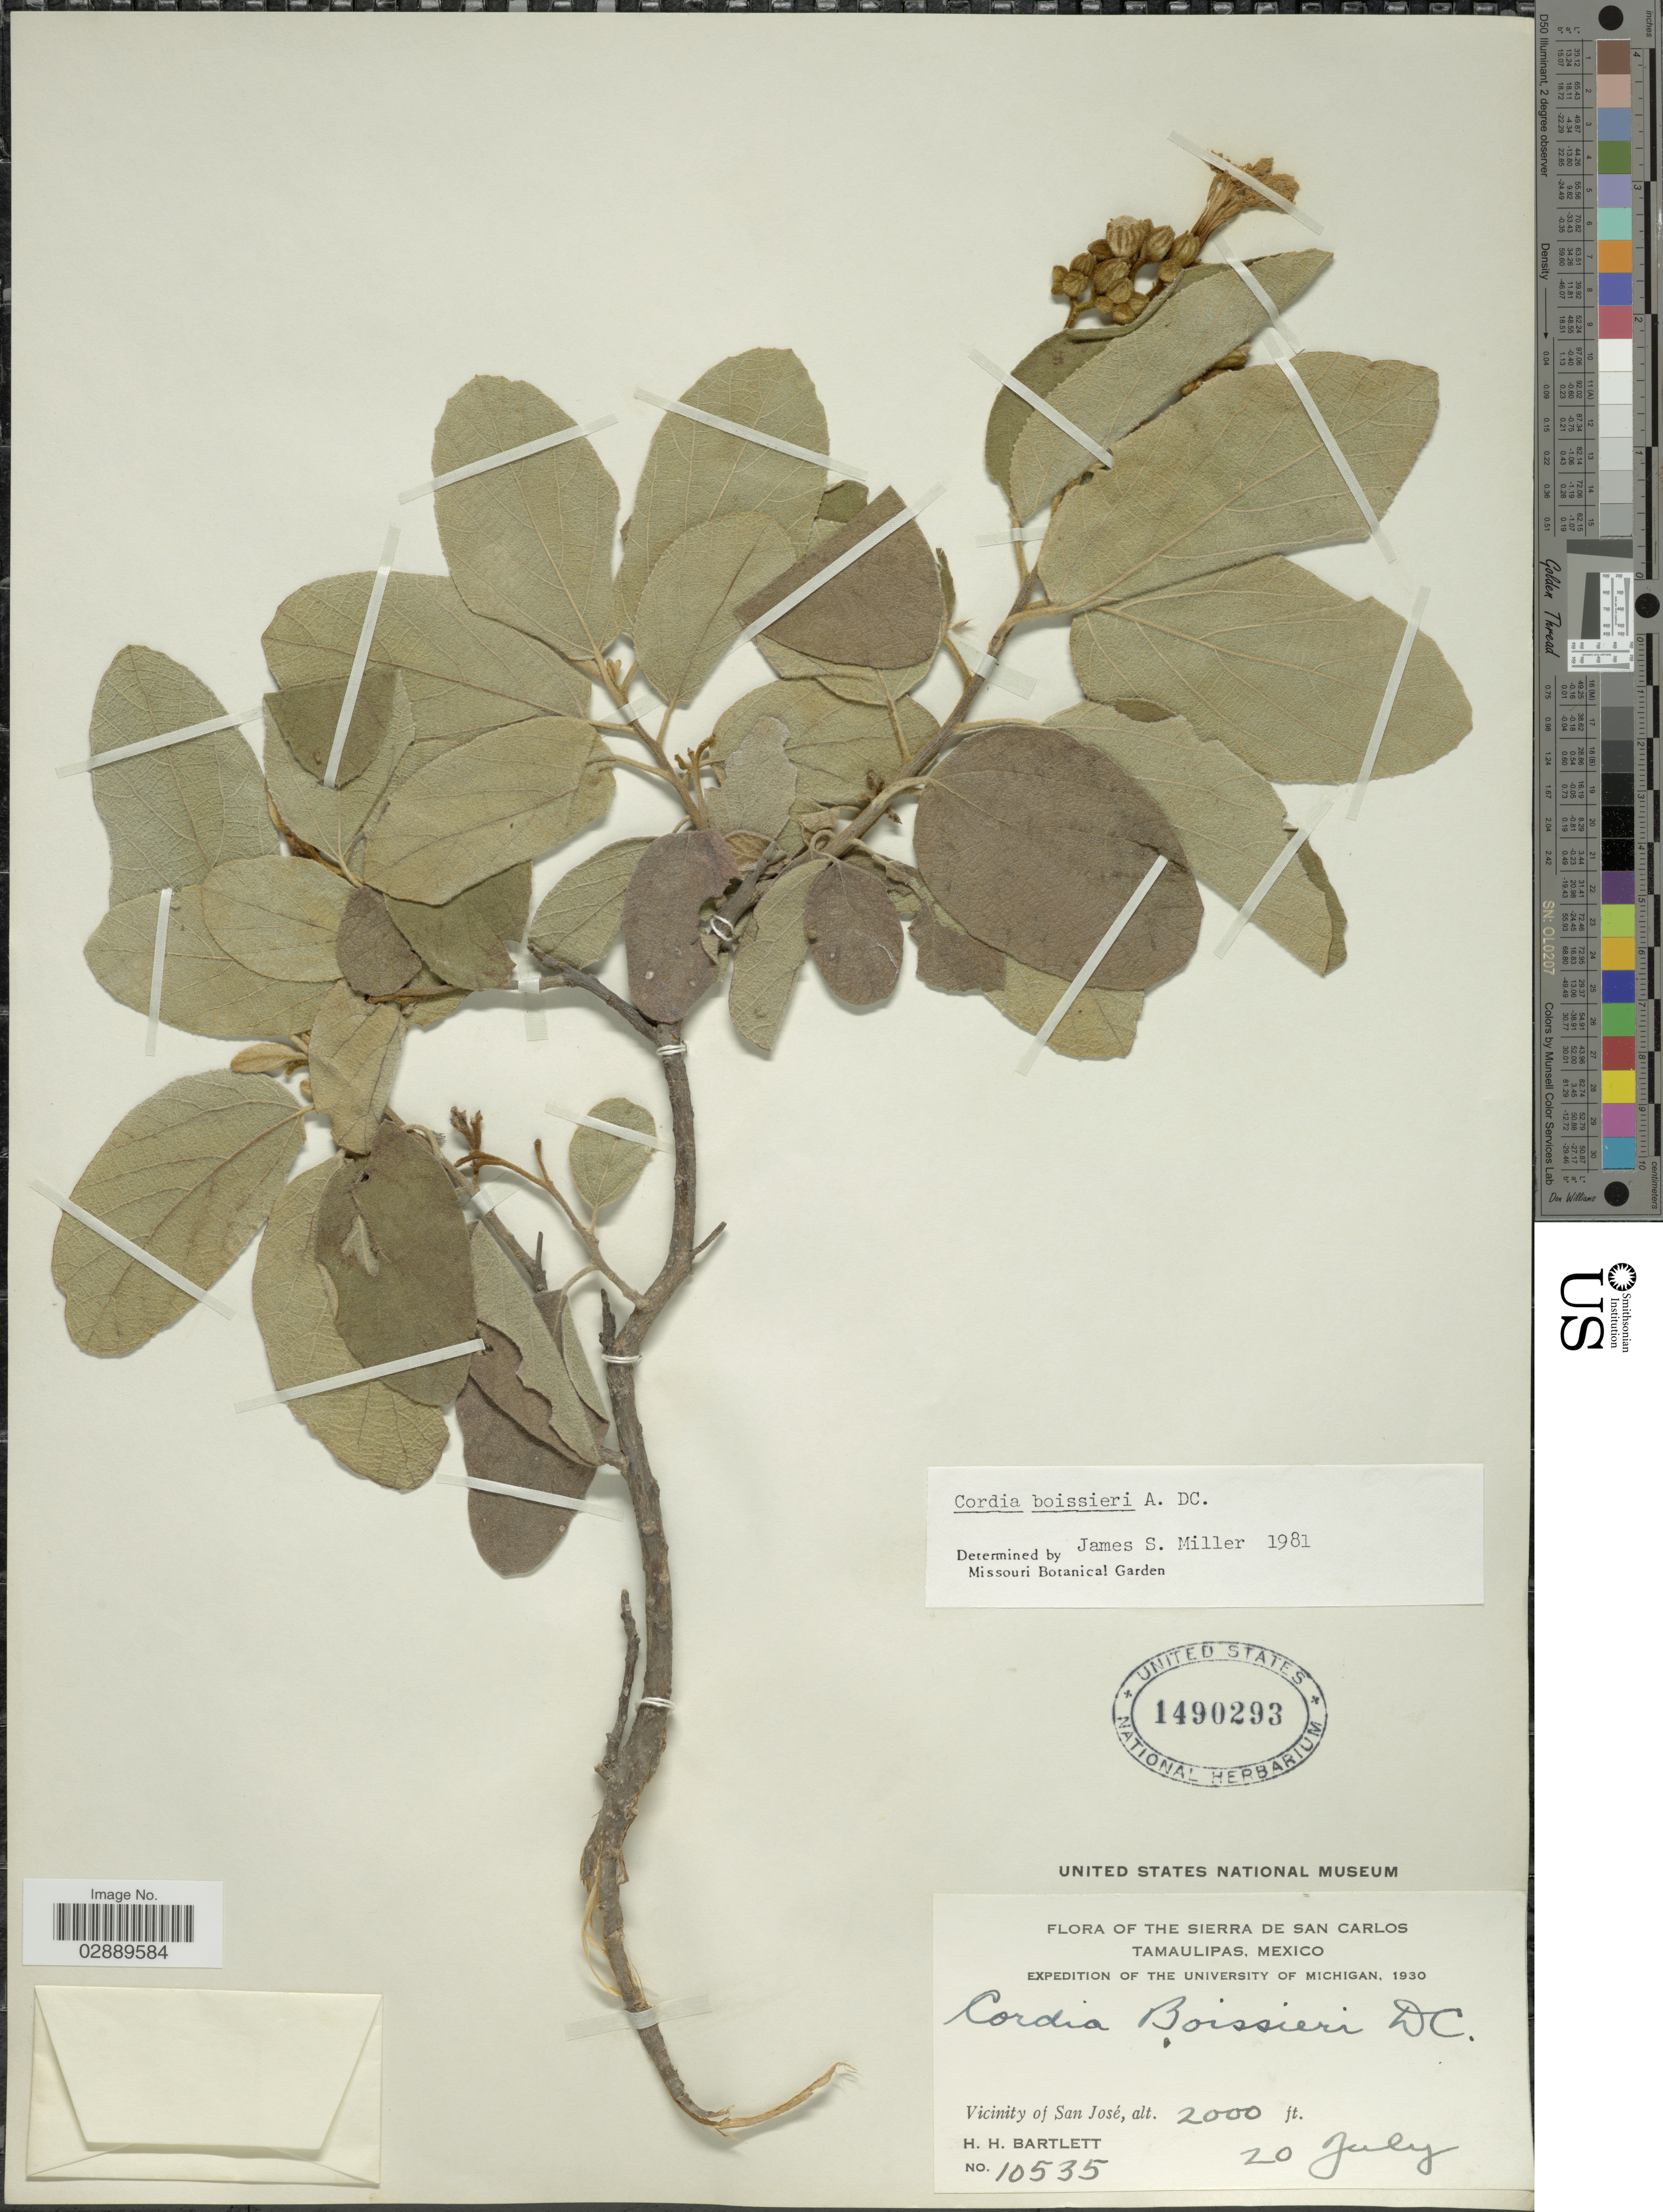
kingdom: Plantae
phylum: Tracheophyta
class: Magnoliopsida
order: Boraginales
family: Cordiaceae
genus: Cordia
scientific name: Cordia boissieri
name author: A. DC.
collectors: H. H. Bartlett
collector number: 10535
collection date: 1930-07-20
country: Mexico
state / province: Tamaulipas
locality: Sierra de San Carlos. Vicinity of San José.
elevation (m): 610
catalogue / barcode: US 1490293